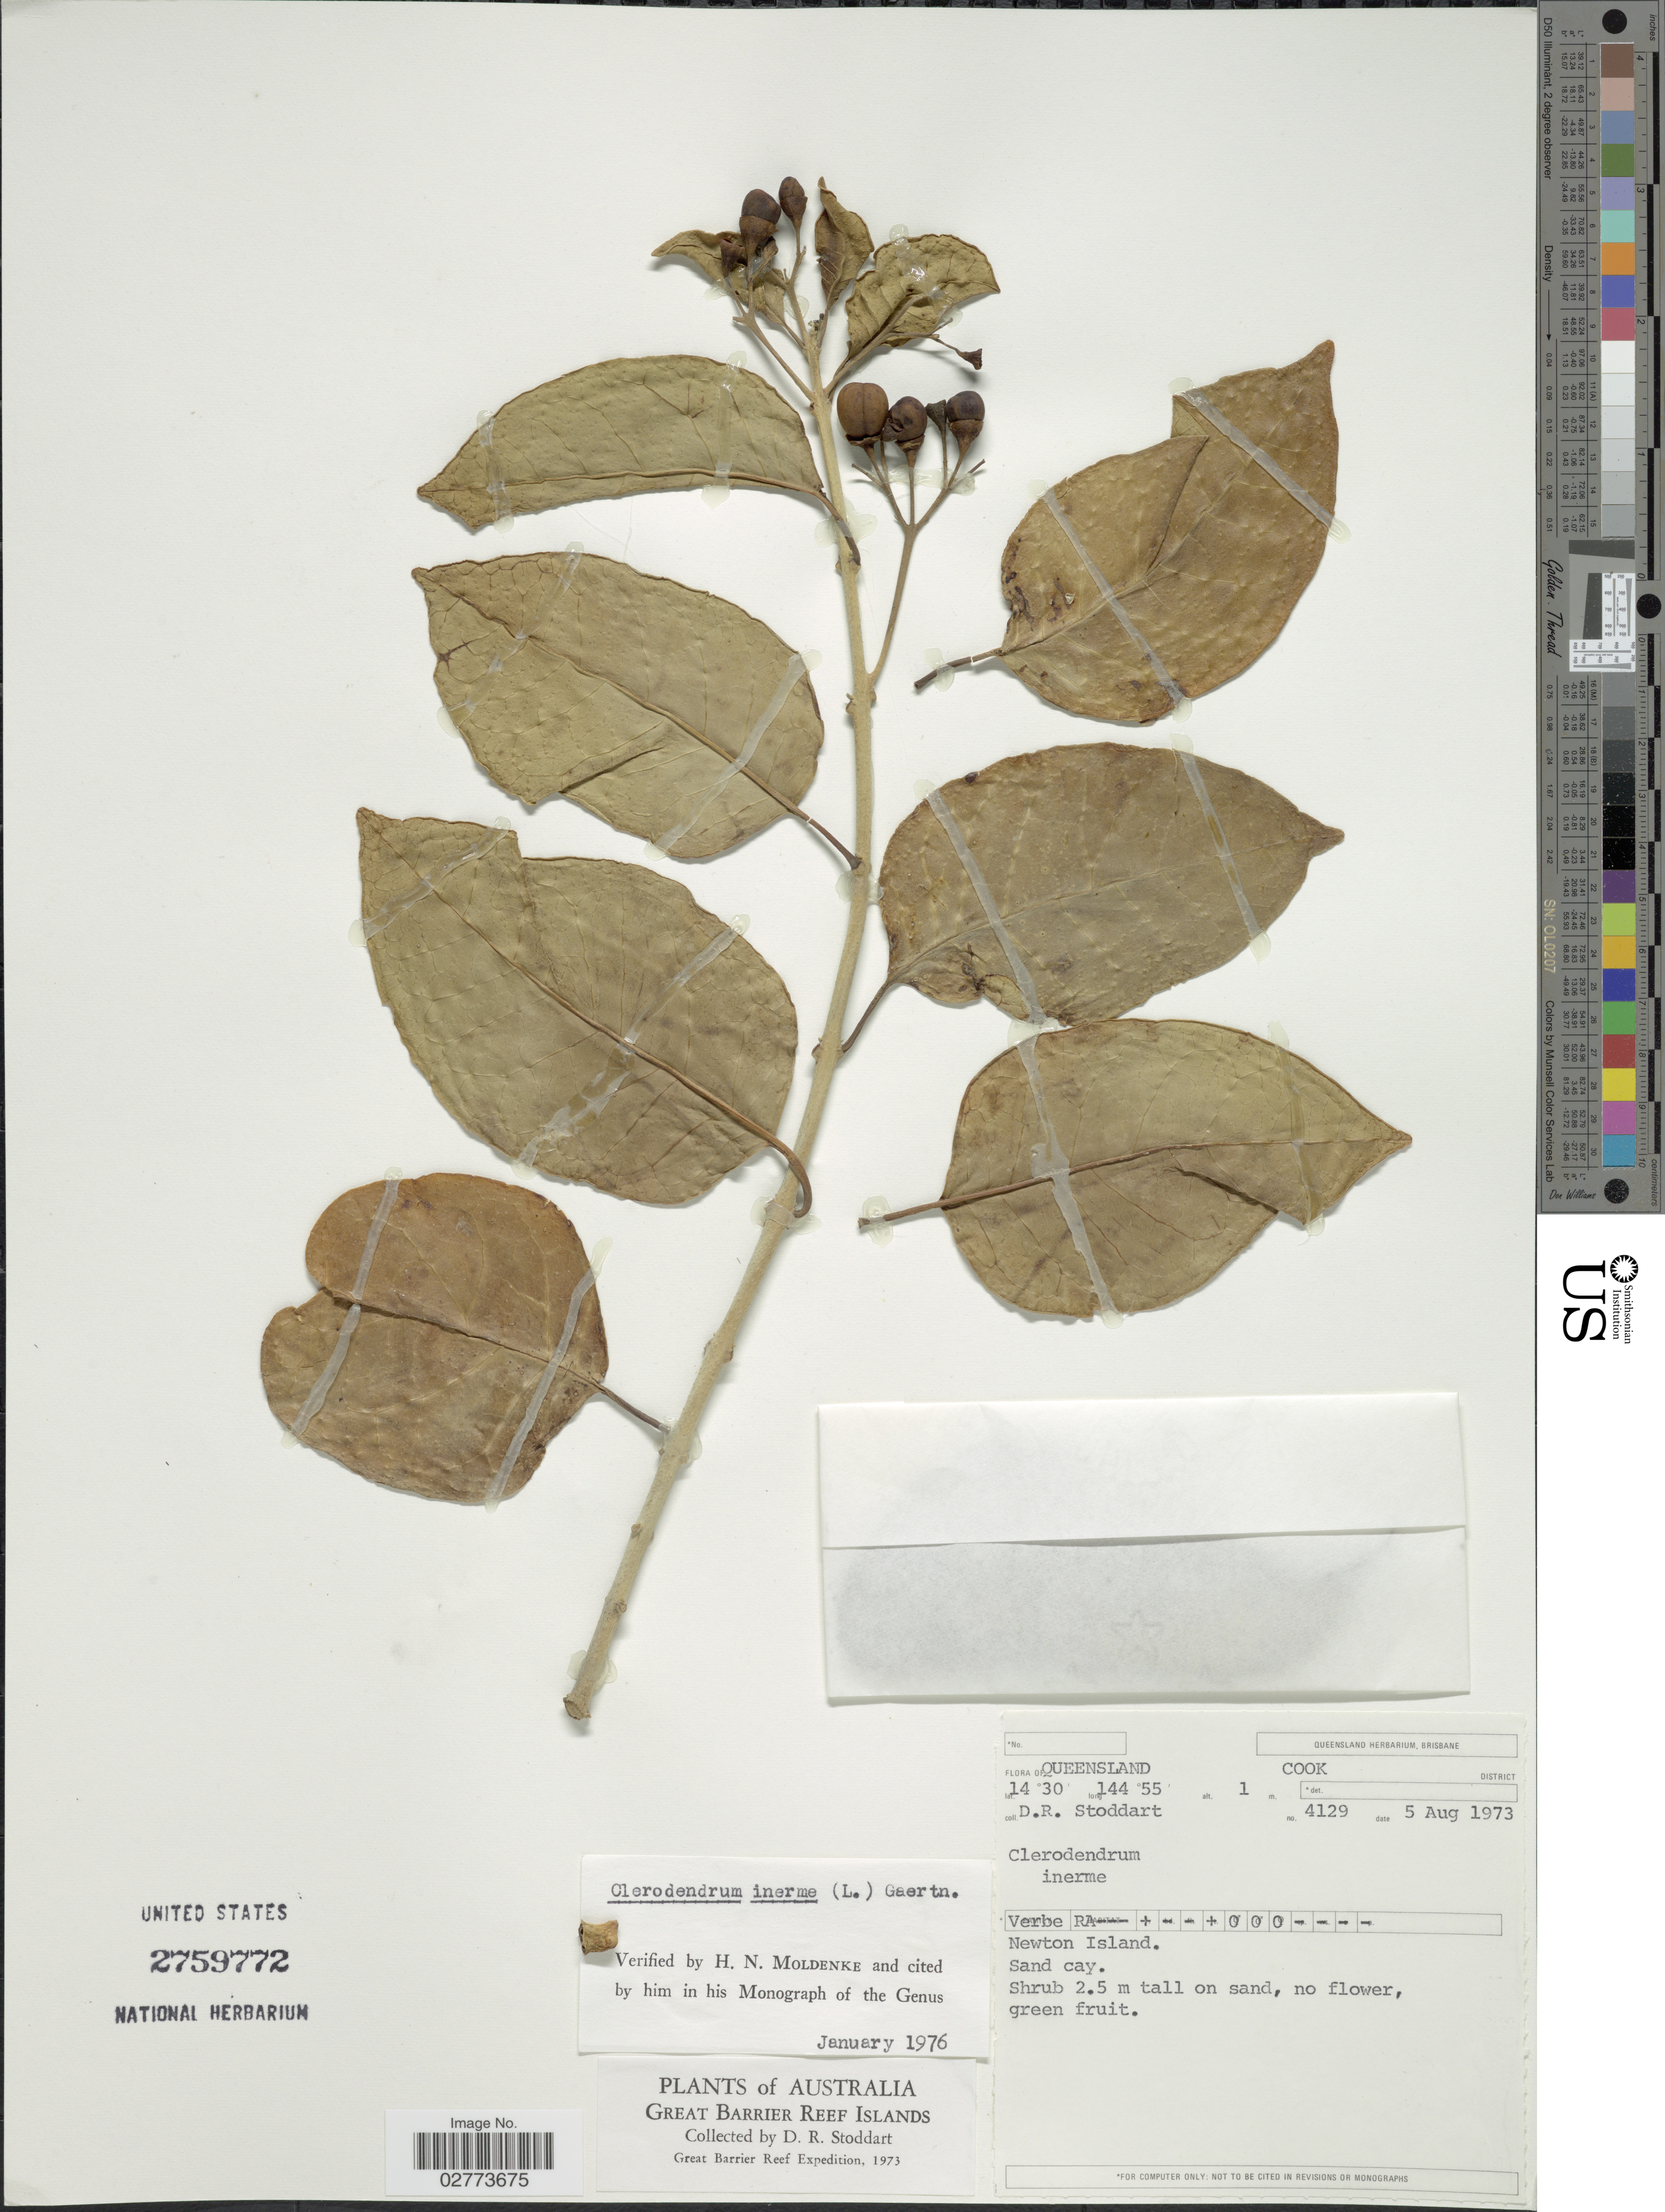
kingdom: Plantae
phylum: Tracheophyta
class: Magnoliopsida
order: Lamiales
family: Lamiaceae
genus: Clerodendrum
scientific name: Clerodendrum inerme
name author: (L.) Gaertn.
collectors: D. R. Stoddart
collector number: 4129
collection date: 1973-08-05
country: Australia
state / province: Queensland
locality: Cook District, Newton Island, Great Barrier Reef Islands.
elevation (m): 1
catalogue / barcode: US 2759772